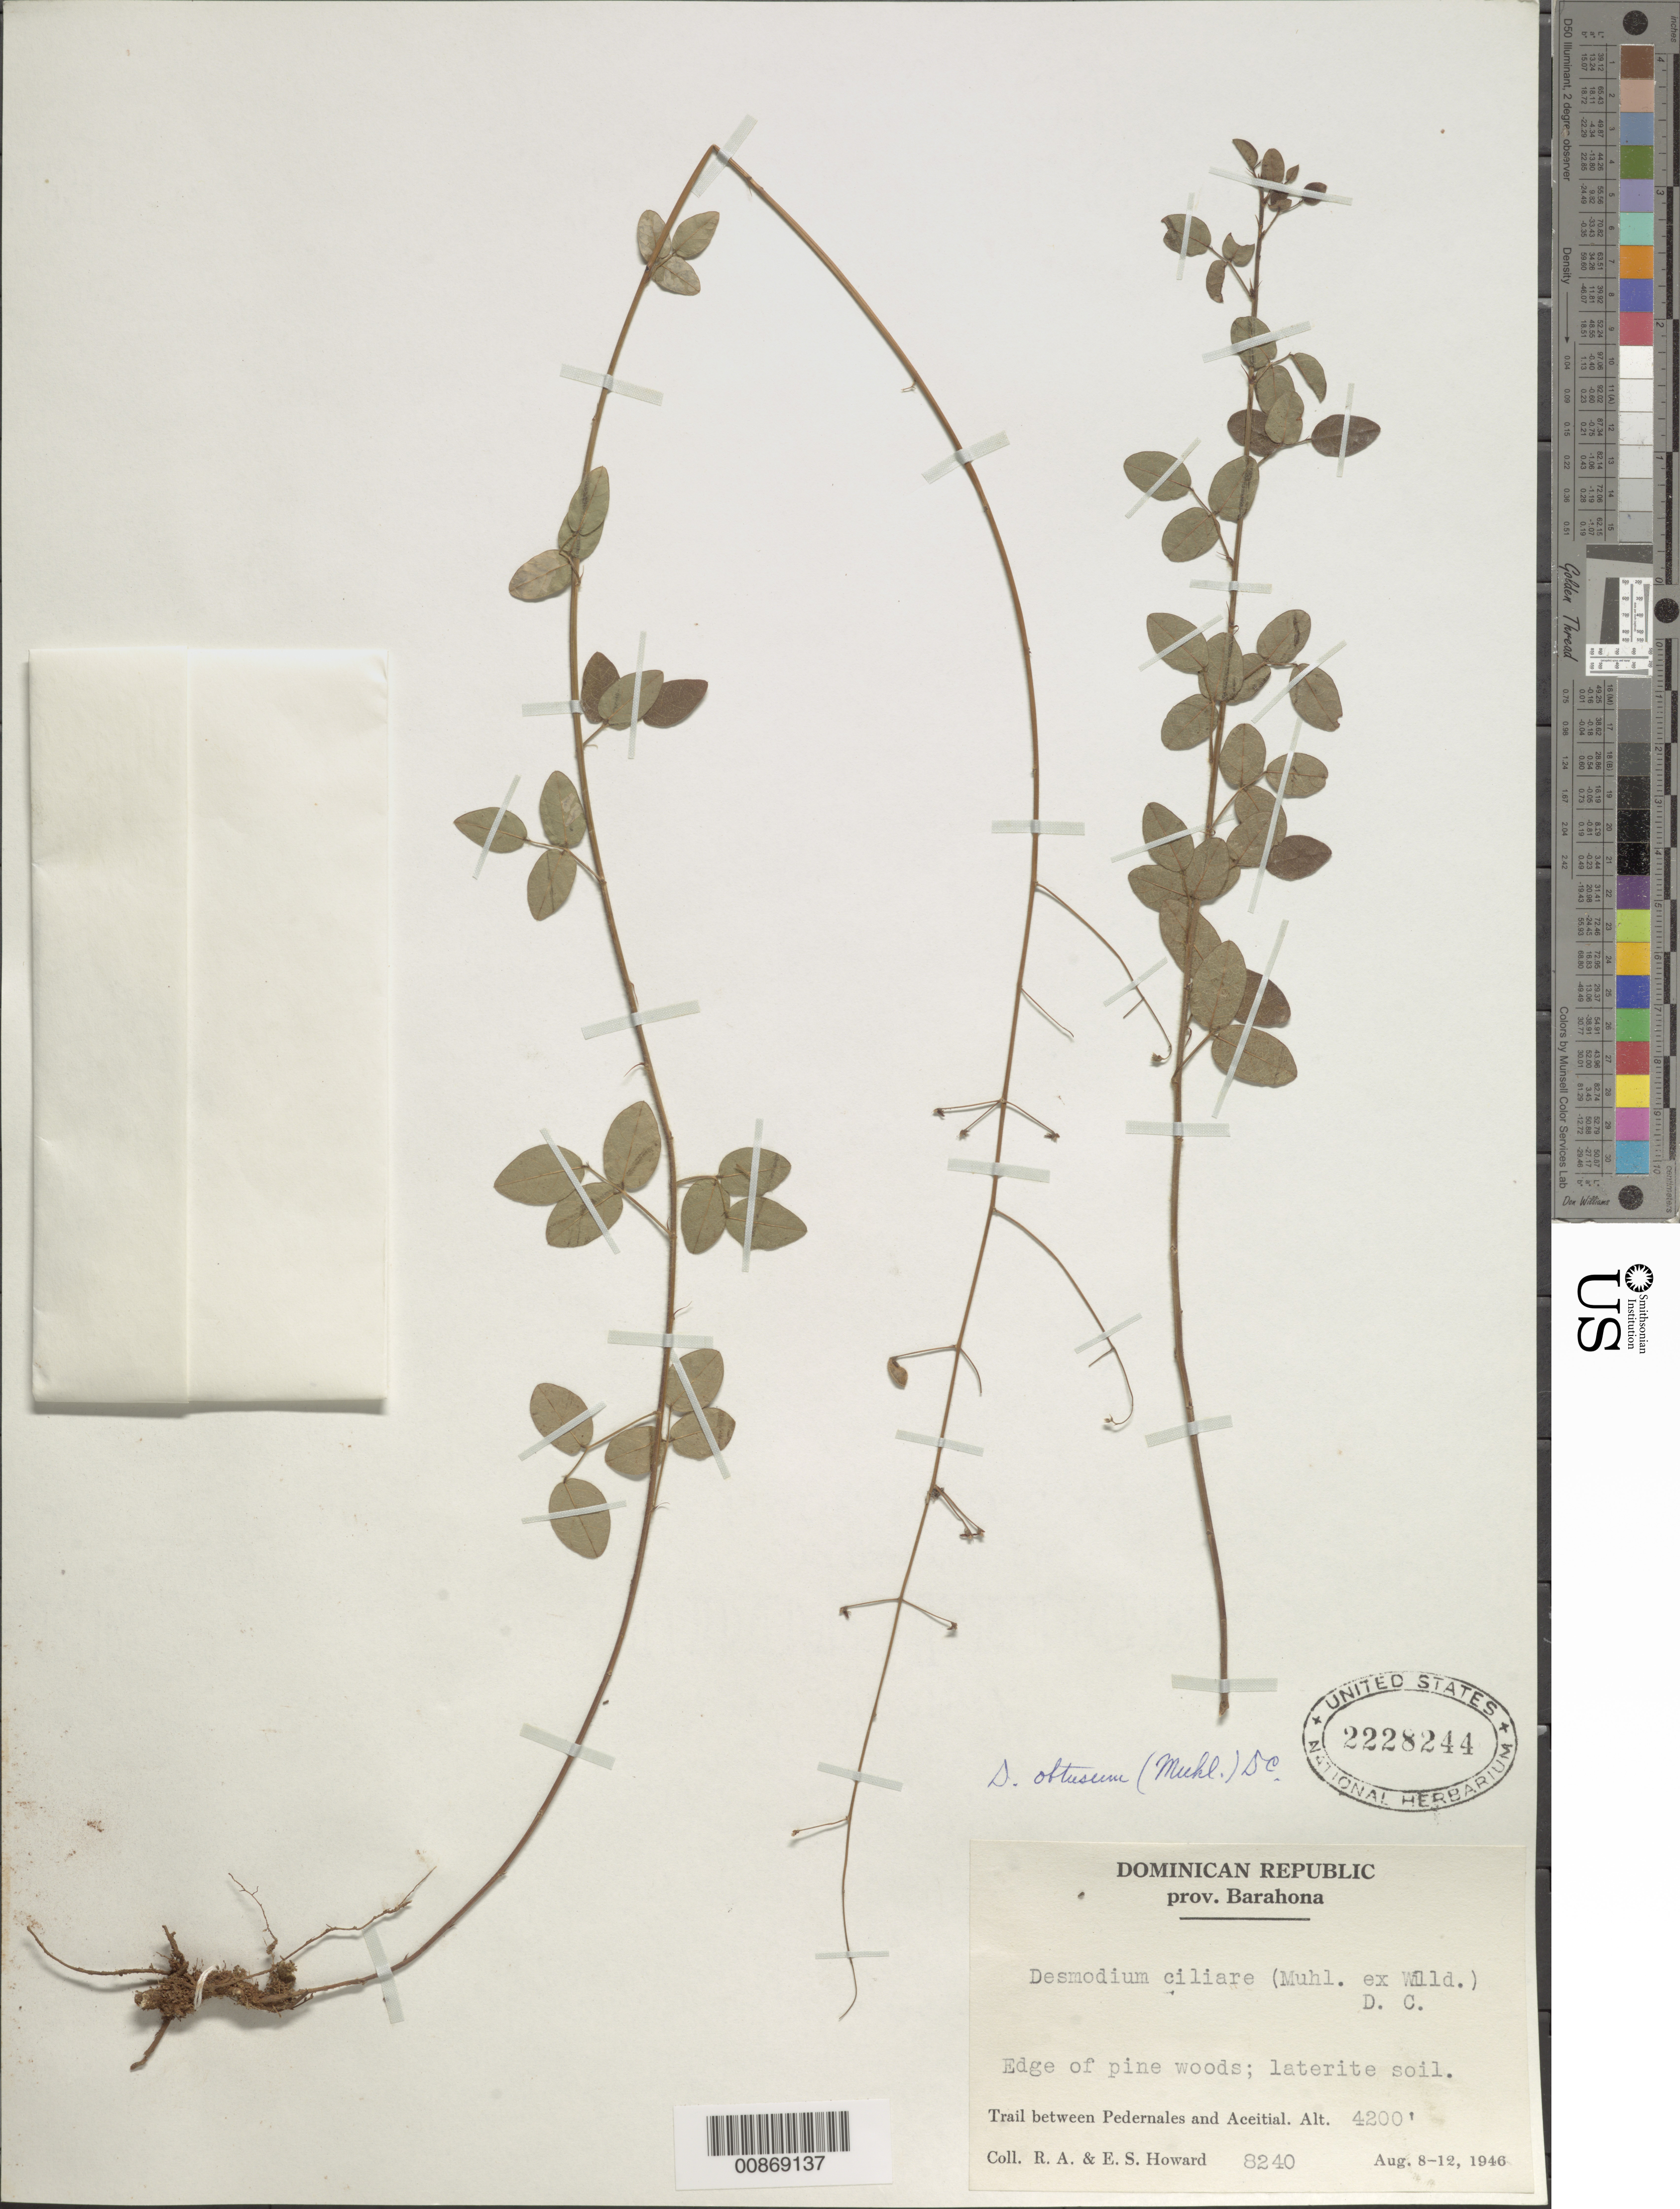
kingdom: Plantae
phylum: Tracheophyta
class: Magnoliopsida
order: Fabales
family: Fabaceae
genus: Desmodium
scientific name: Desmodium ciliare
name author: (Muhl. ex Willd.) DC.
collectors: R. A. Howard & E. S. Howard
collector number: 8240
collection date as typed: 08 Aug 1946 to 12 Aug 1946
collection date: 1946-08-08/1946-08-12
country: Dominican Republic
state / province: Barahona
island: Hispaniola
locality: Trail between Pedernales and Aceitial.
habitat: Edge of pine woods; laterite soil.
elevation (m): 1280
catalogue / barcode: US 2228244